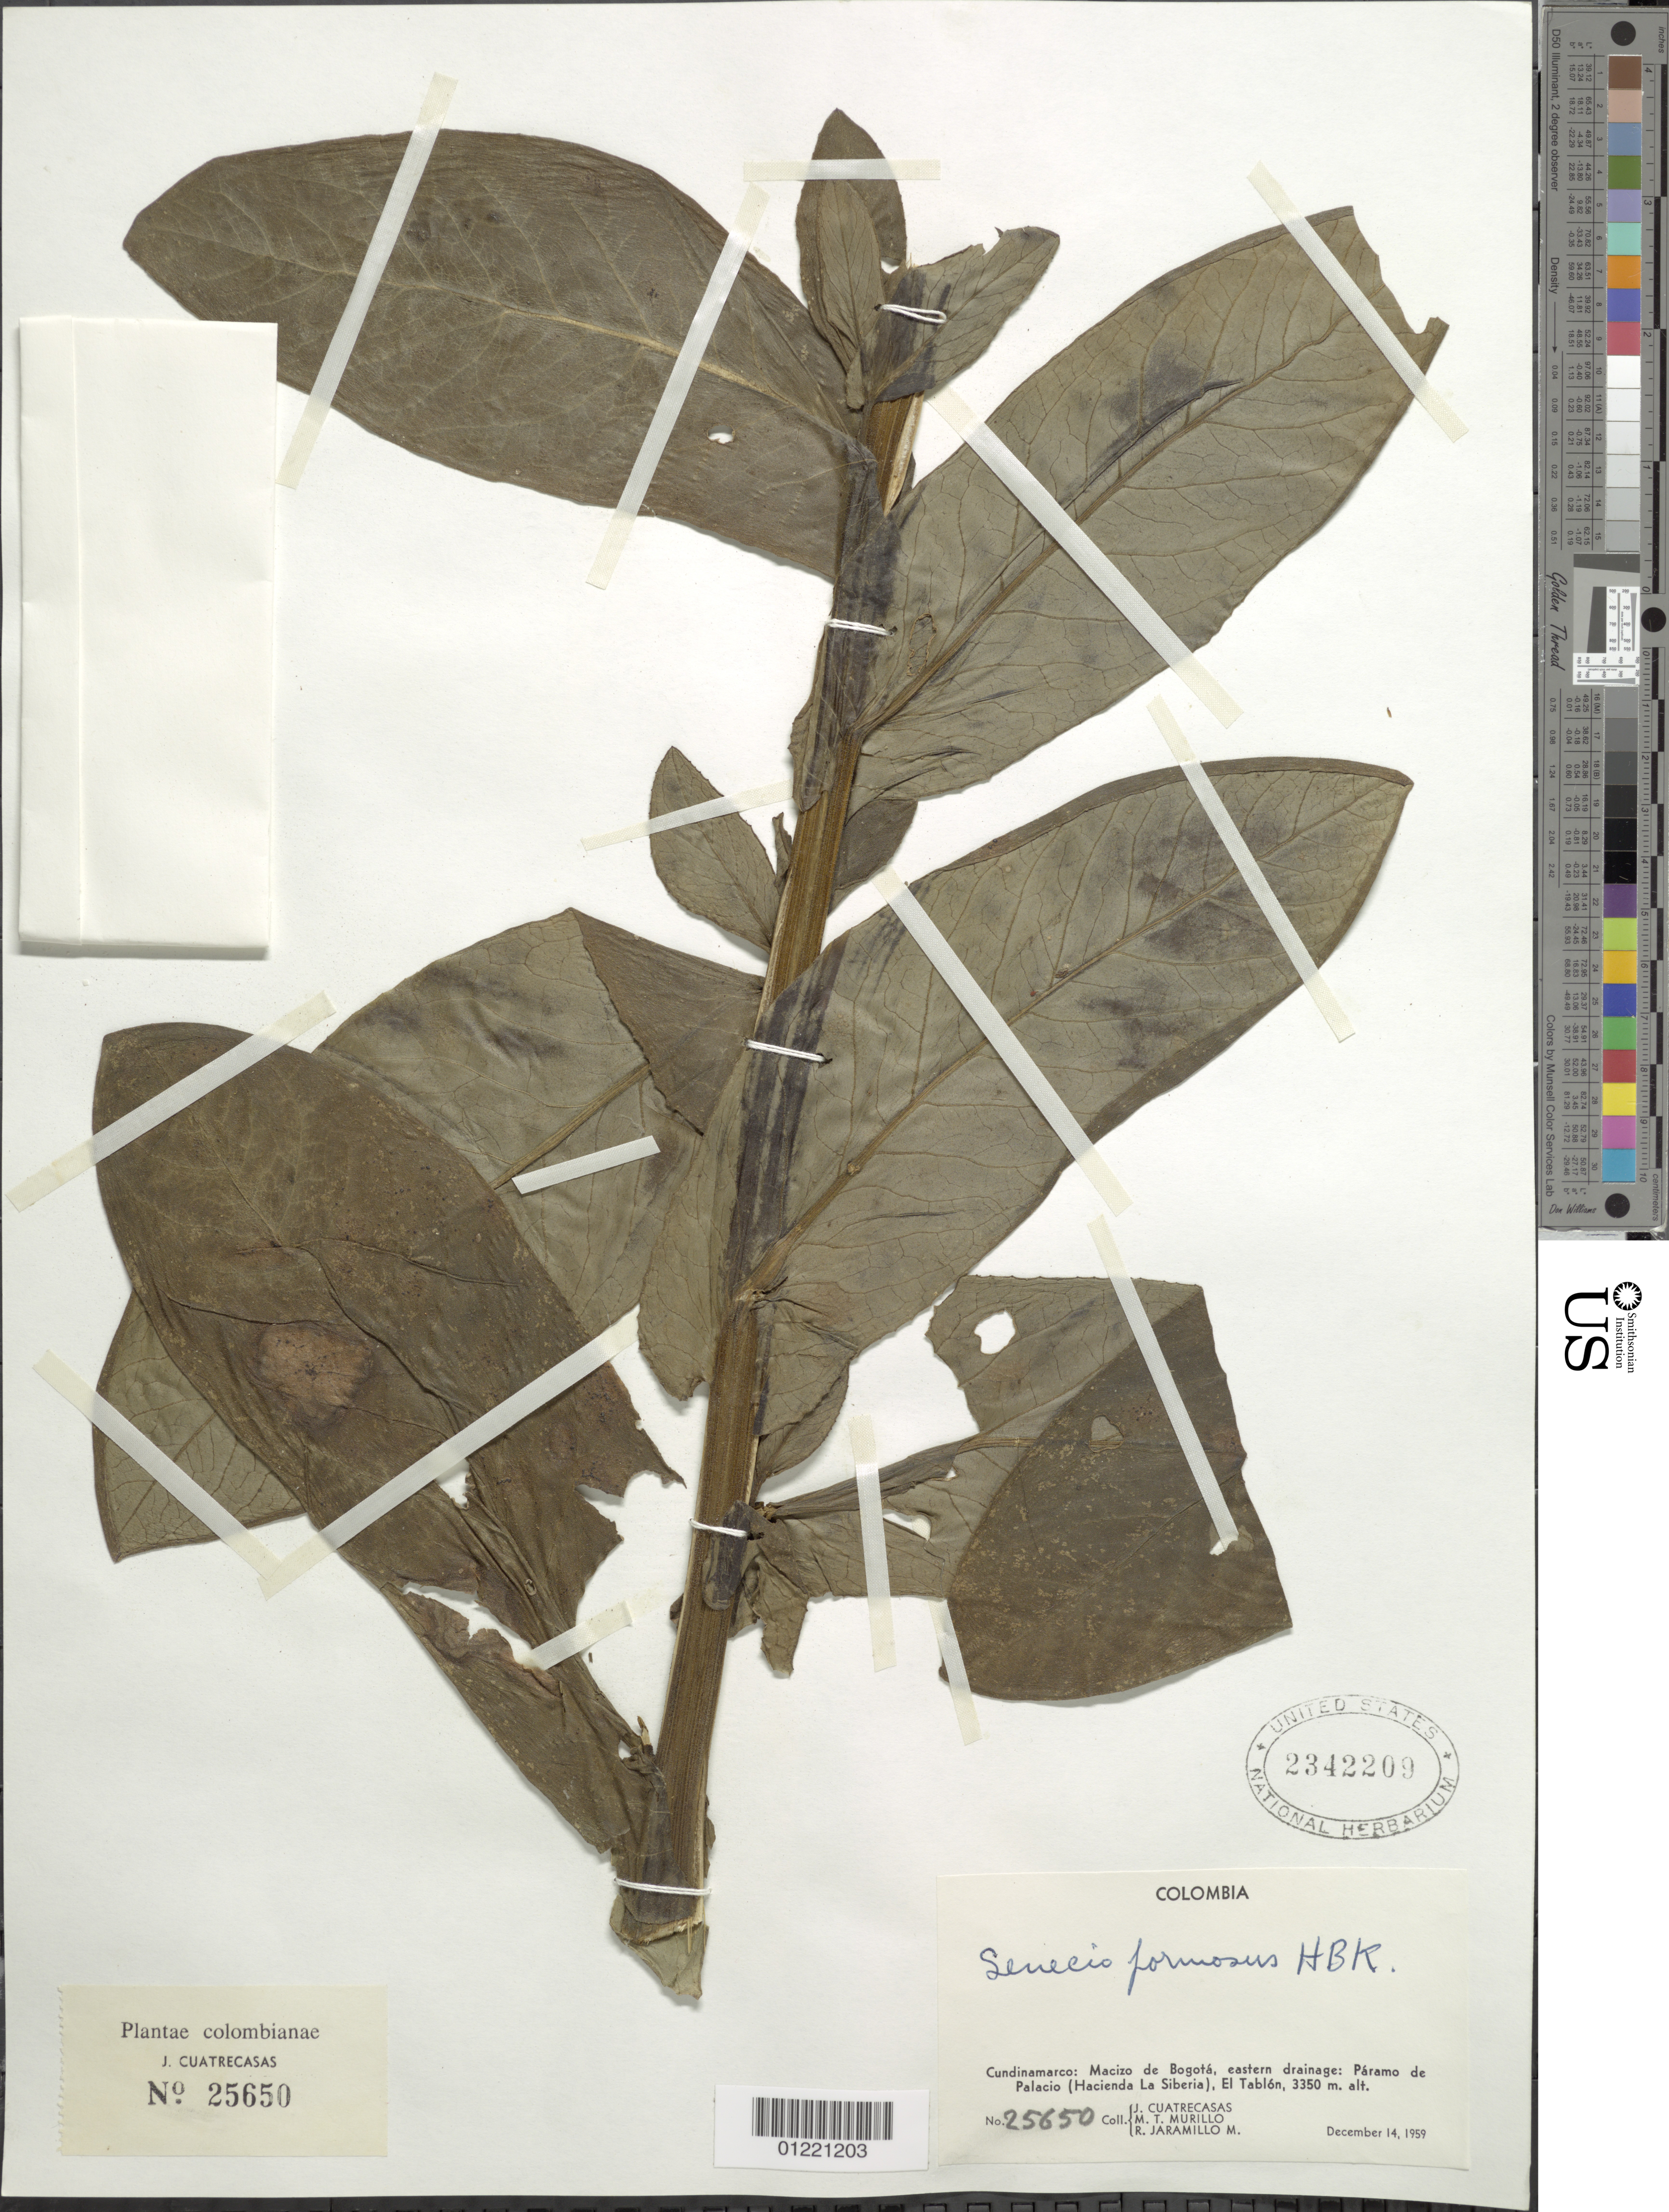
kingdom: Plantae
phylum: Tracheophyta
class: Magnoliopsida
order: Asterales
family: Asteraceae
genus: Senecio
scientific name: Senecio wedglacialis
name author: Cuatrec.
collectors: J. Cuatrecasas, M. Murillo & R. Jaramillo M.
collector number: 25650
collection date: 1959-12-14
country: Colombia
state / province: Cundinamarca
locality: Macizo de Bogotá, eastern drainage: Páramo de Palacio (Hacienda la Siberia), El Tablón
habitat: paramo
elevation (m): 3350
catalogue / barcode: US 2342209